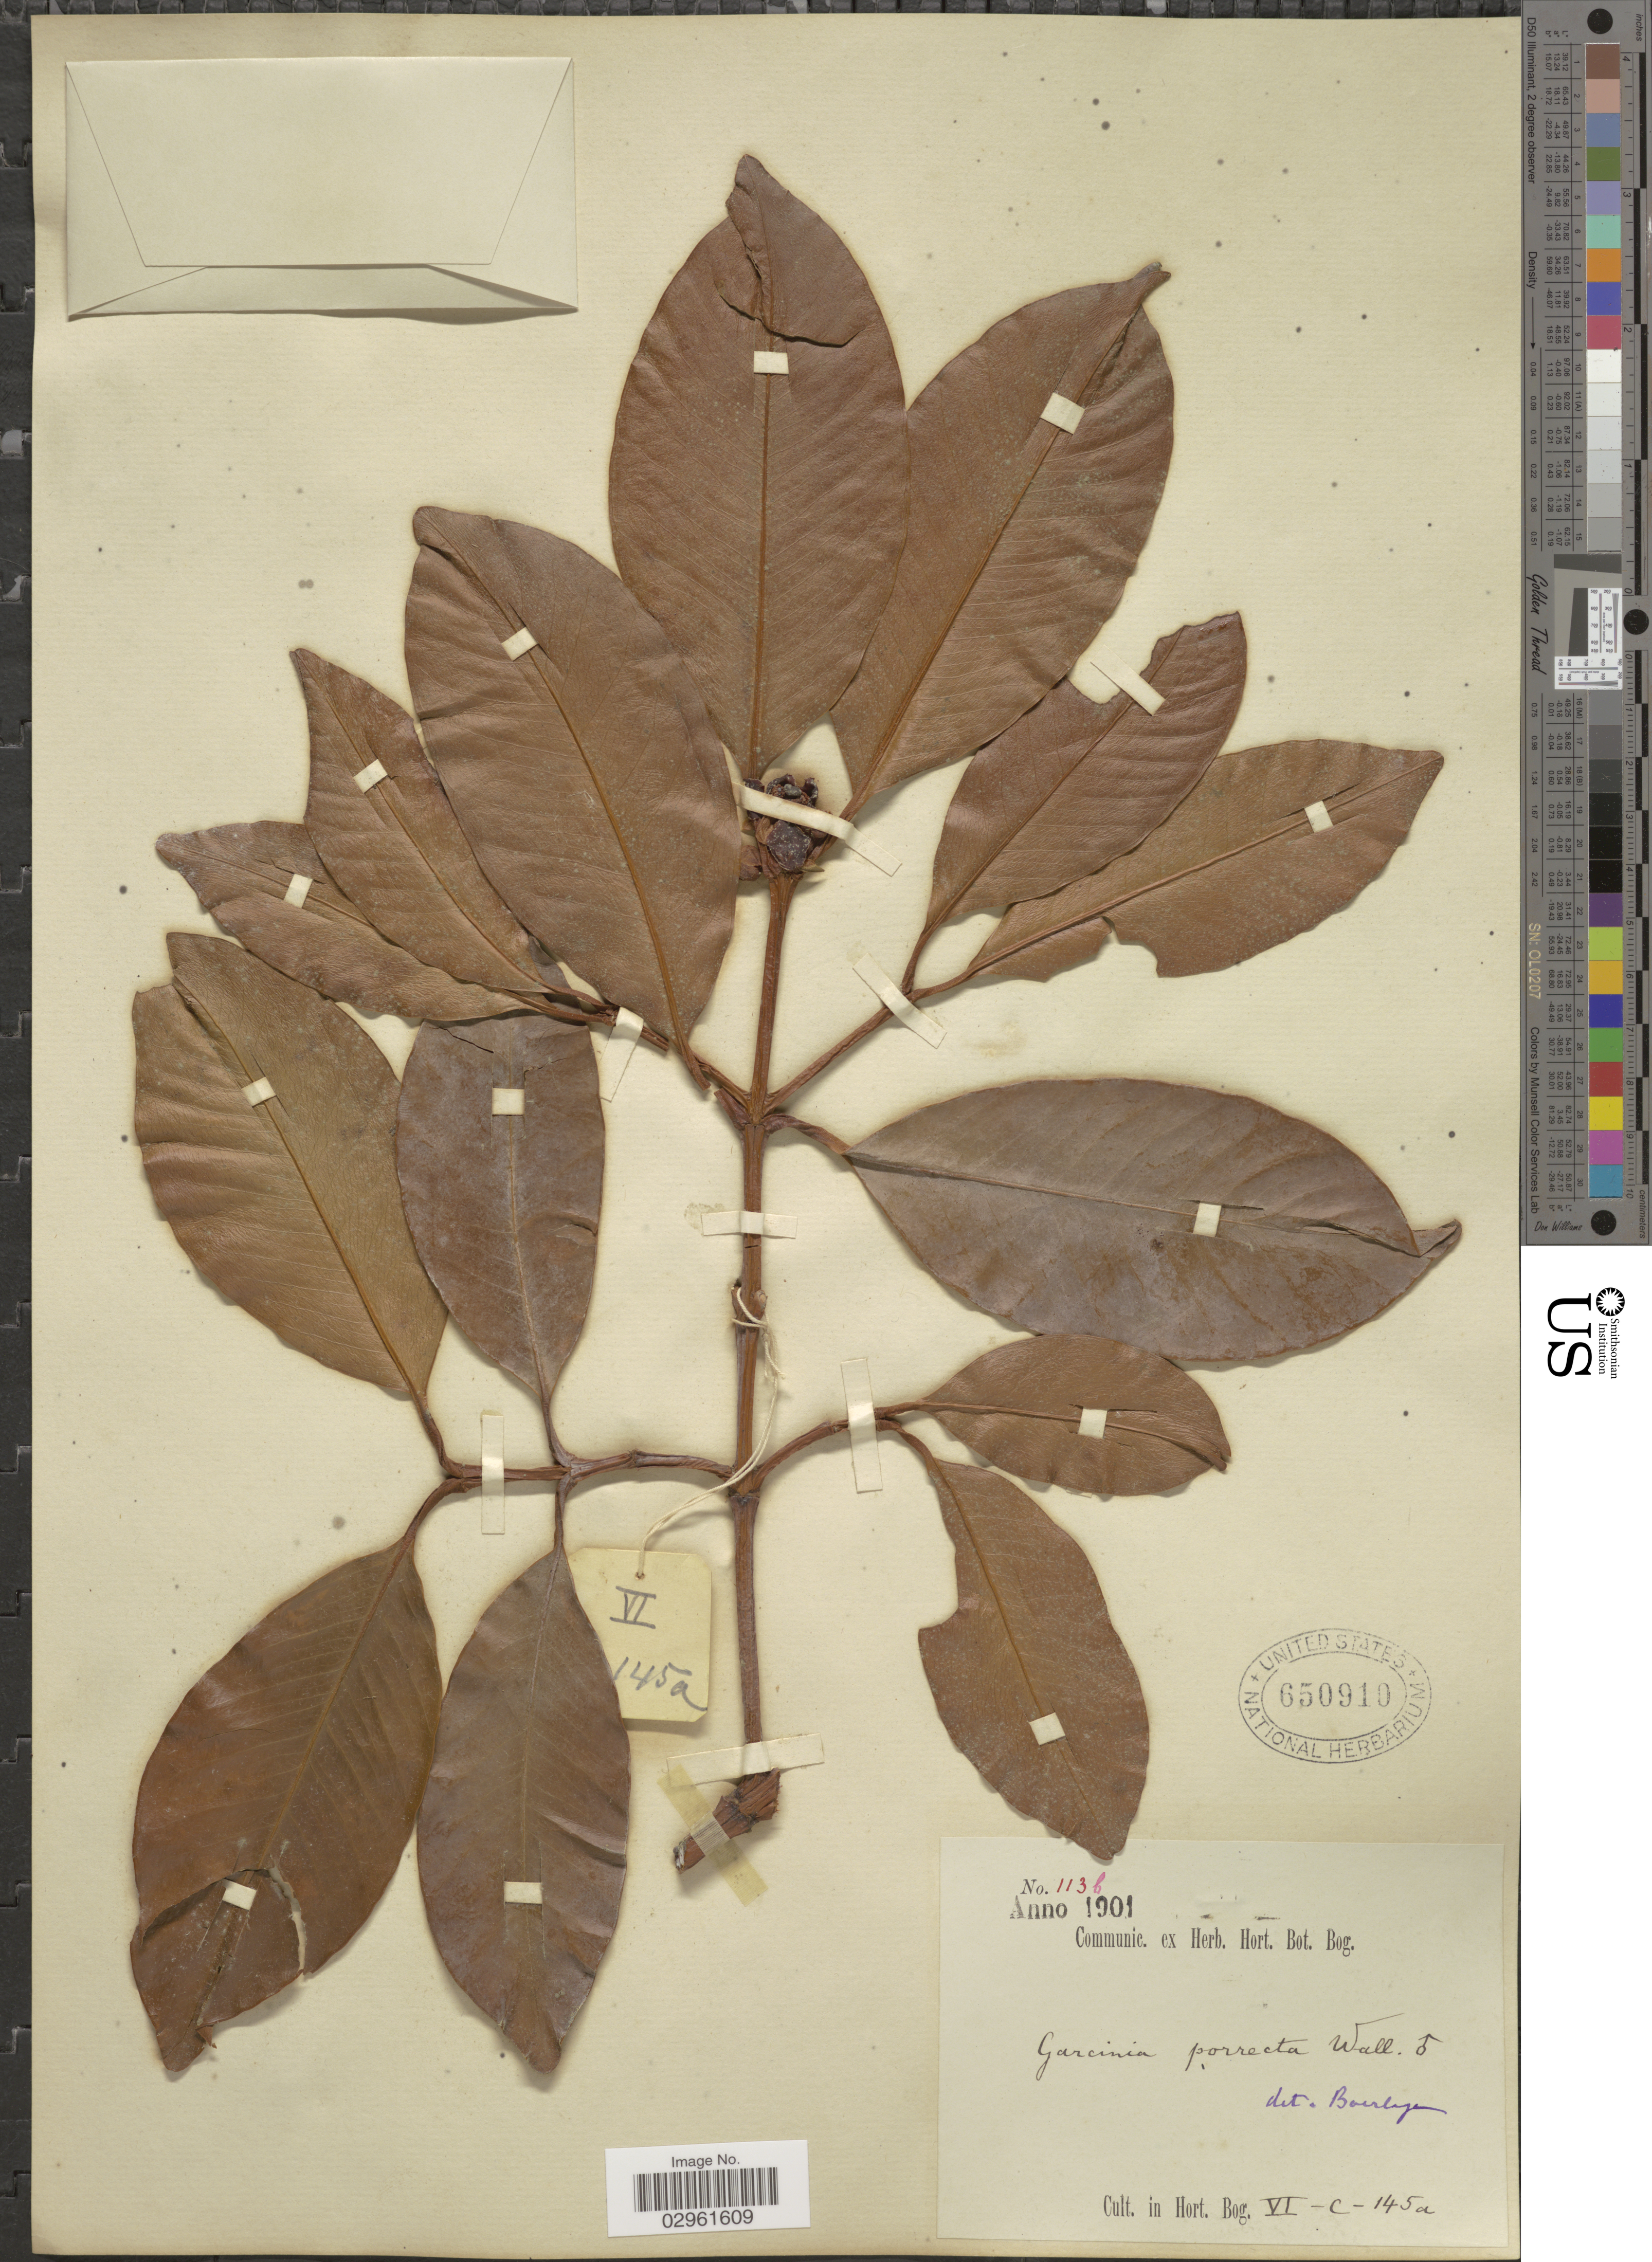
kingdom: Plantae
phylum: Tracheophyta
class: Magnoliopsida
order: Malpighiales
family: Clusiaceae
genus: Garcinia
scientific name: Garcinia porrecta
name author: Laness.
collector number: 113b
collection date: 1901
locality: In Hort. Bog. VI-c-145a [unsure placement]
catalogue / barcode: US 650910